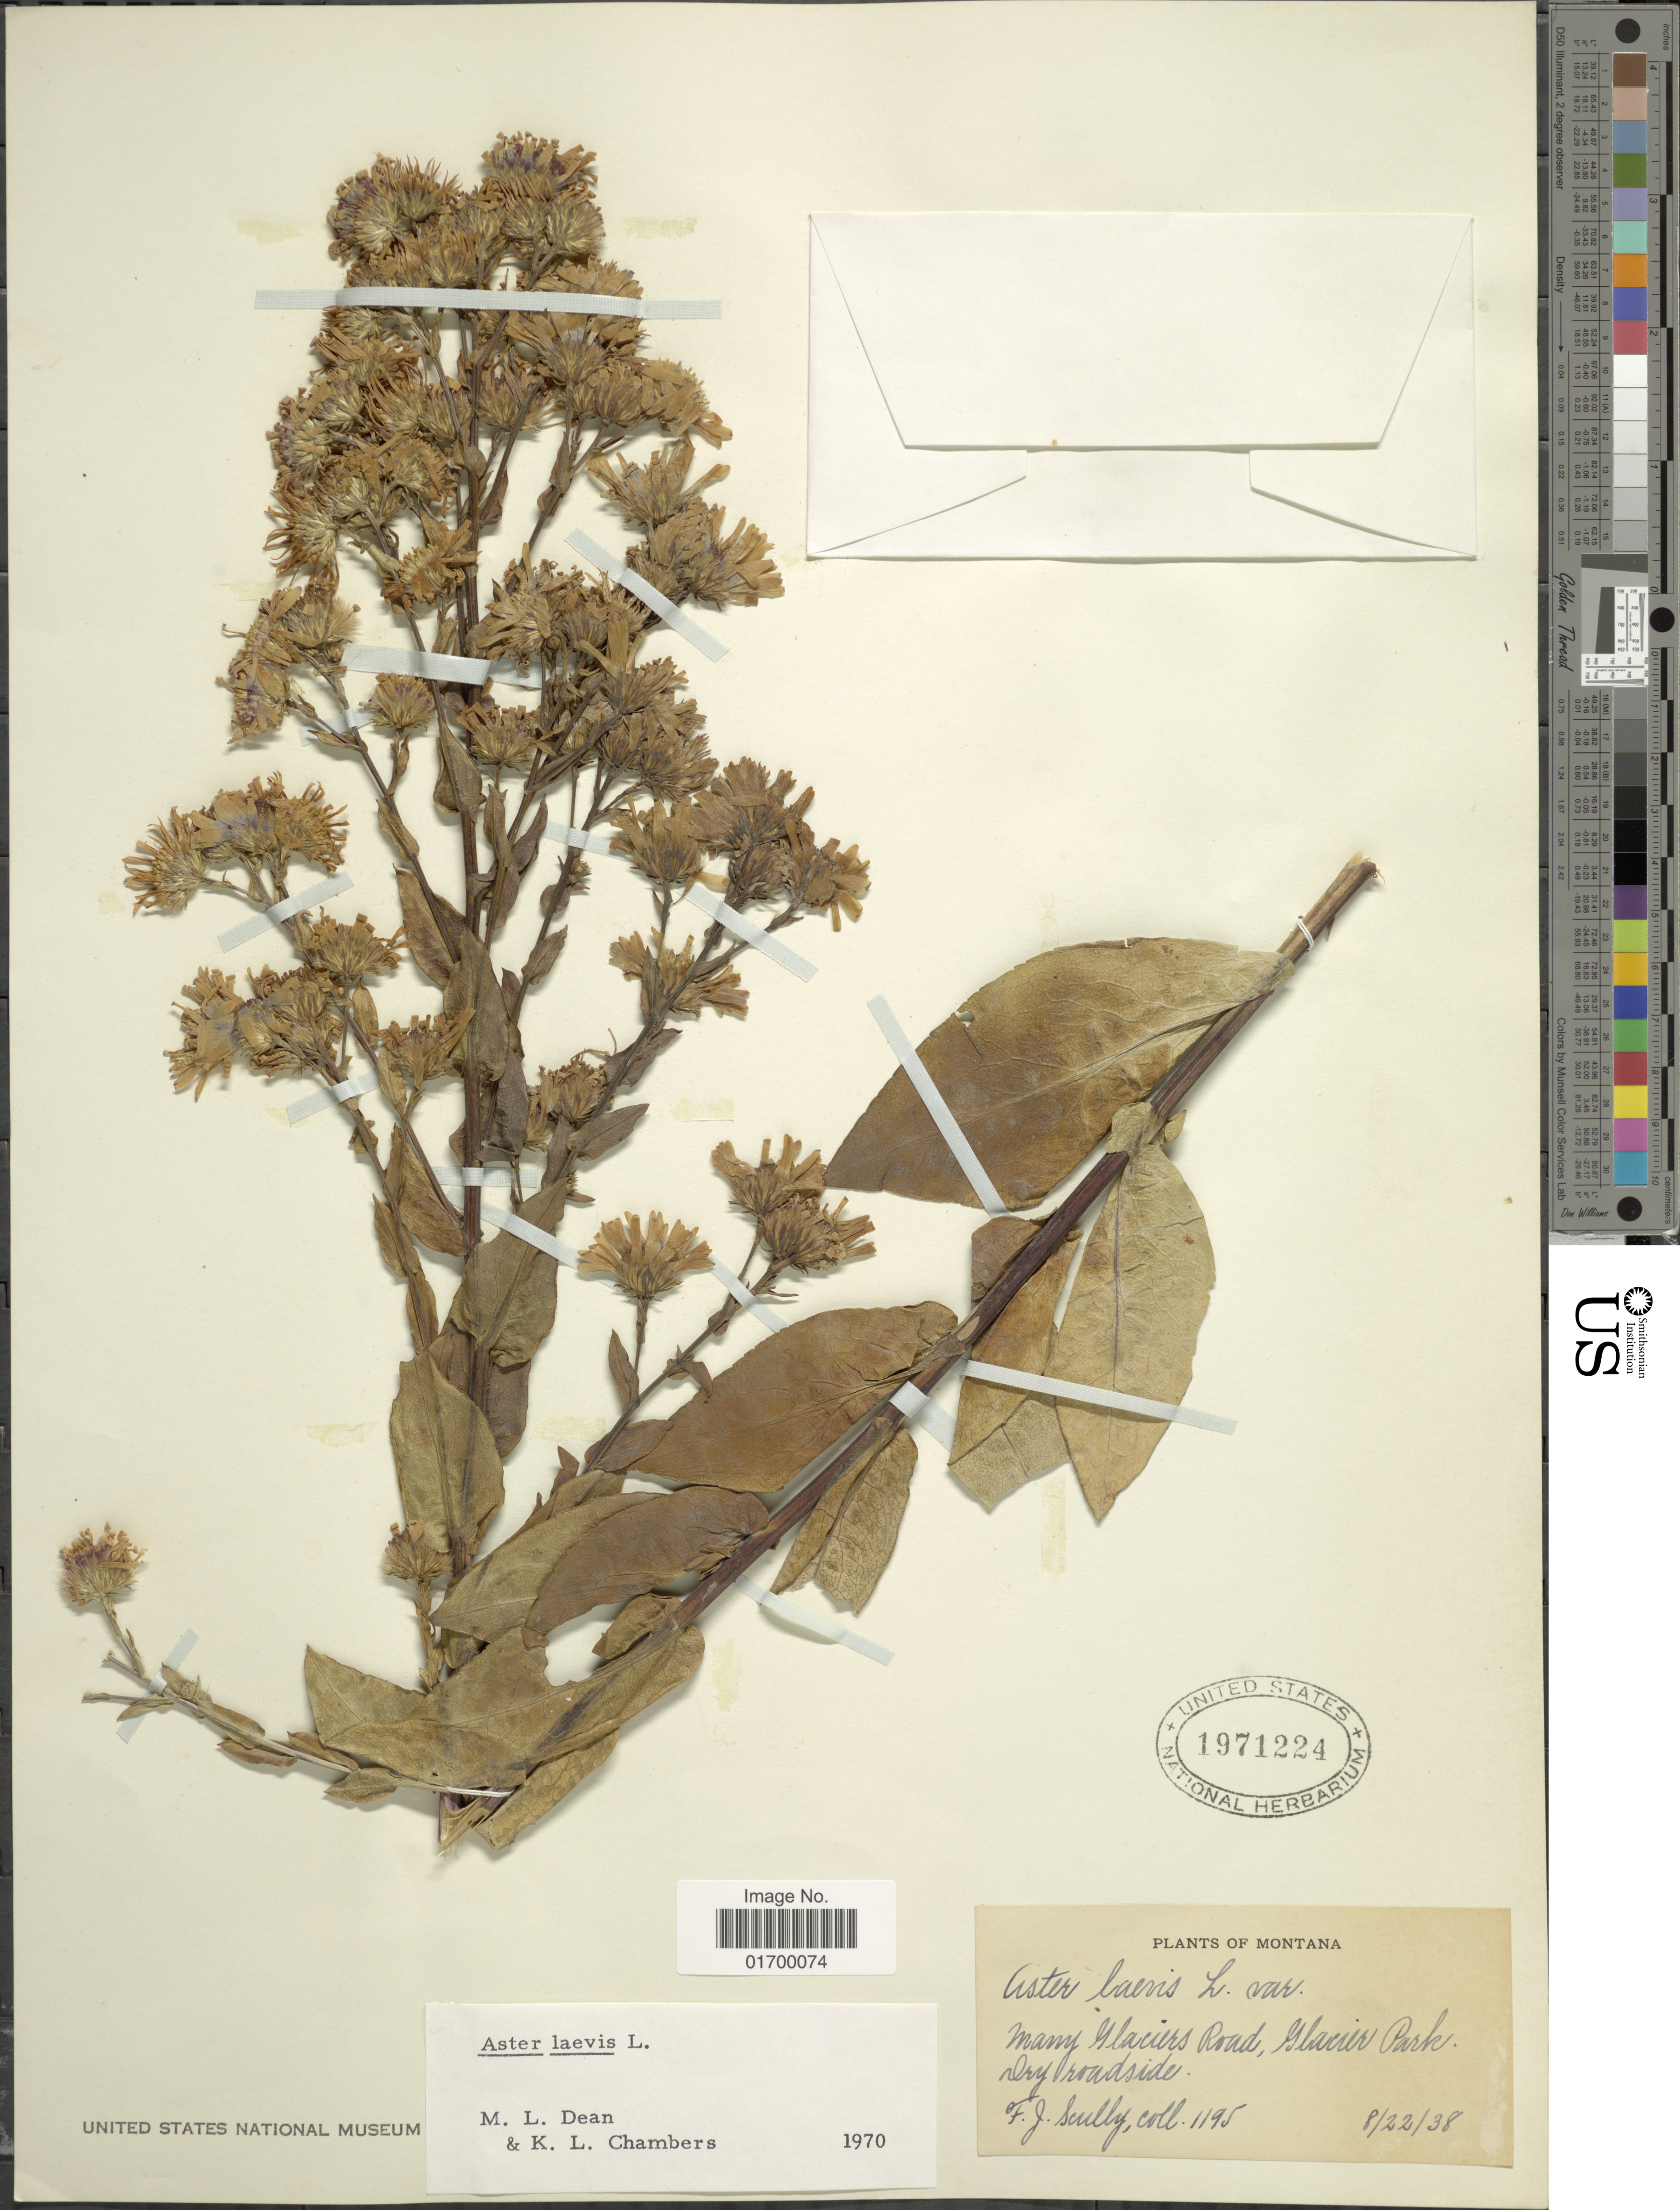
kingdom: Plantae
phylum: Tracheophyta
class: Magnoliopsida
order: Asterales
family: Asteraceae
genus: Symphyotrichum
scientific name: Symphyotrichum laeve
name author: (L.) Á. Löve & D. Löve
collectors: F. Scully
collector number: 1195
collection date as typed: Transcribed d/m/y: 22/8/38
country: United States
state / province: Montana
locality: Many Glacuers Rond, Glacier Park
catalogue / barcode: US 19712274